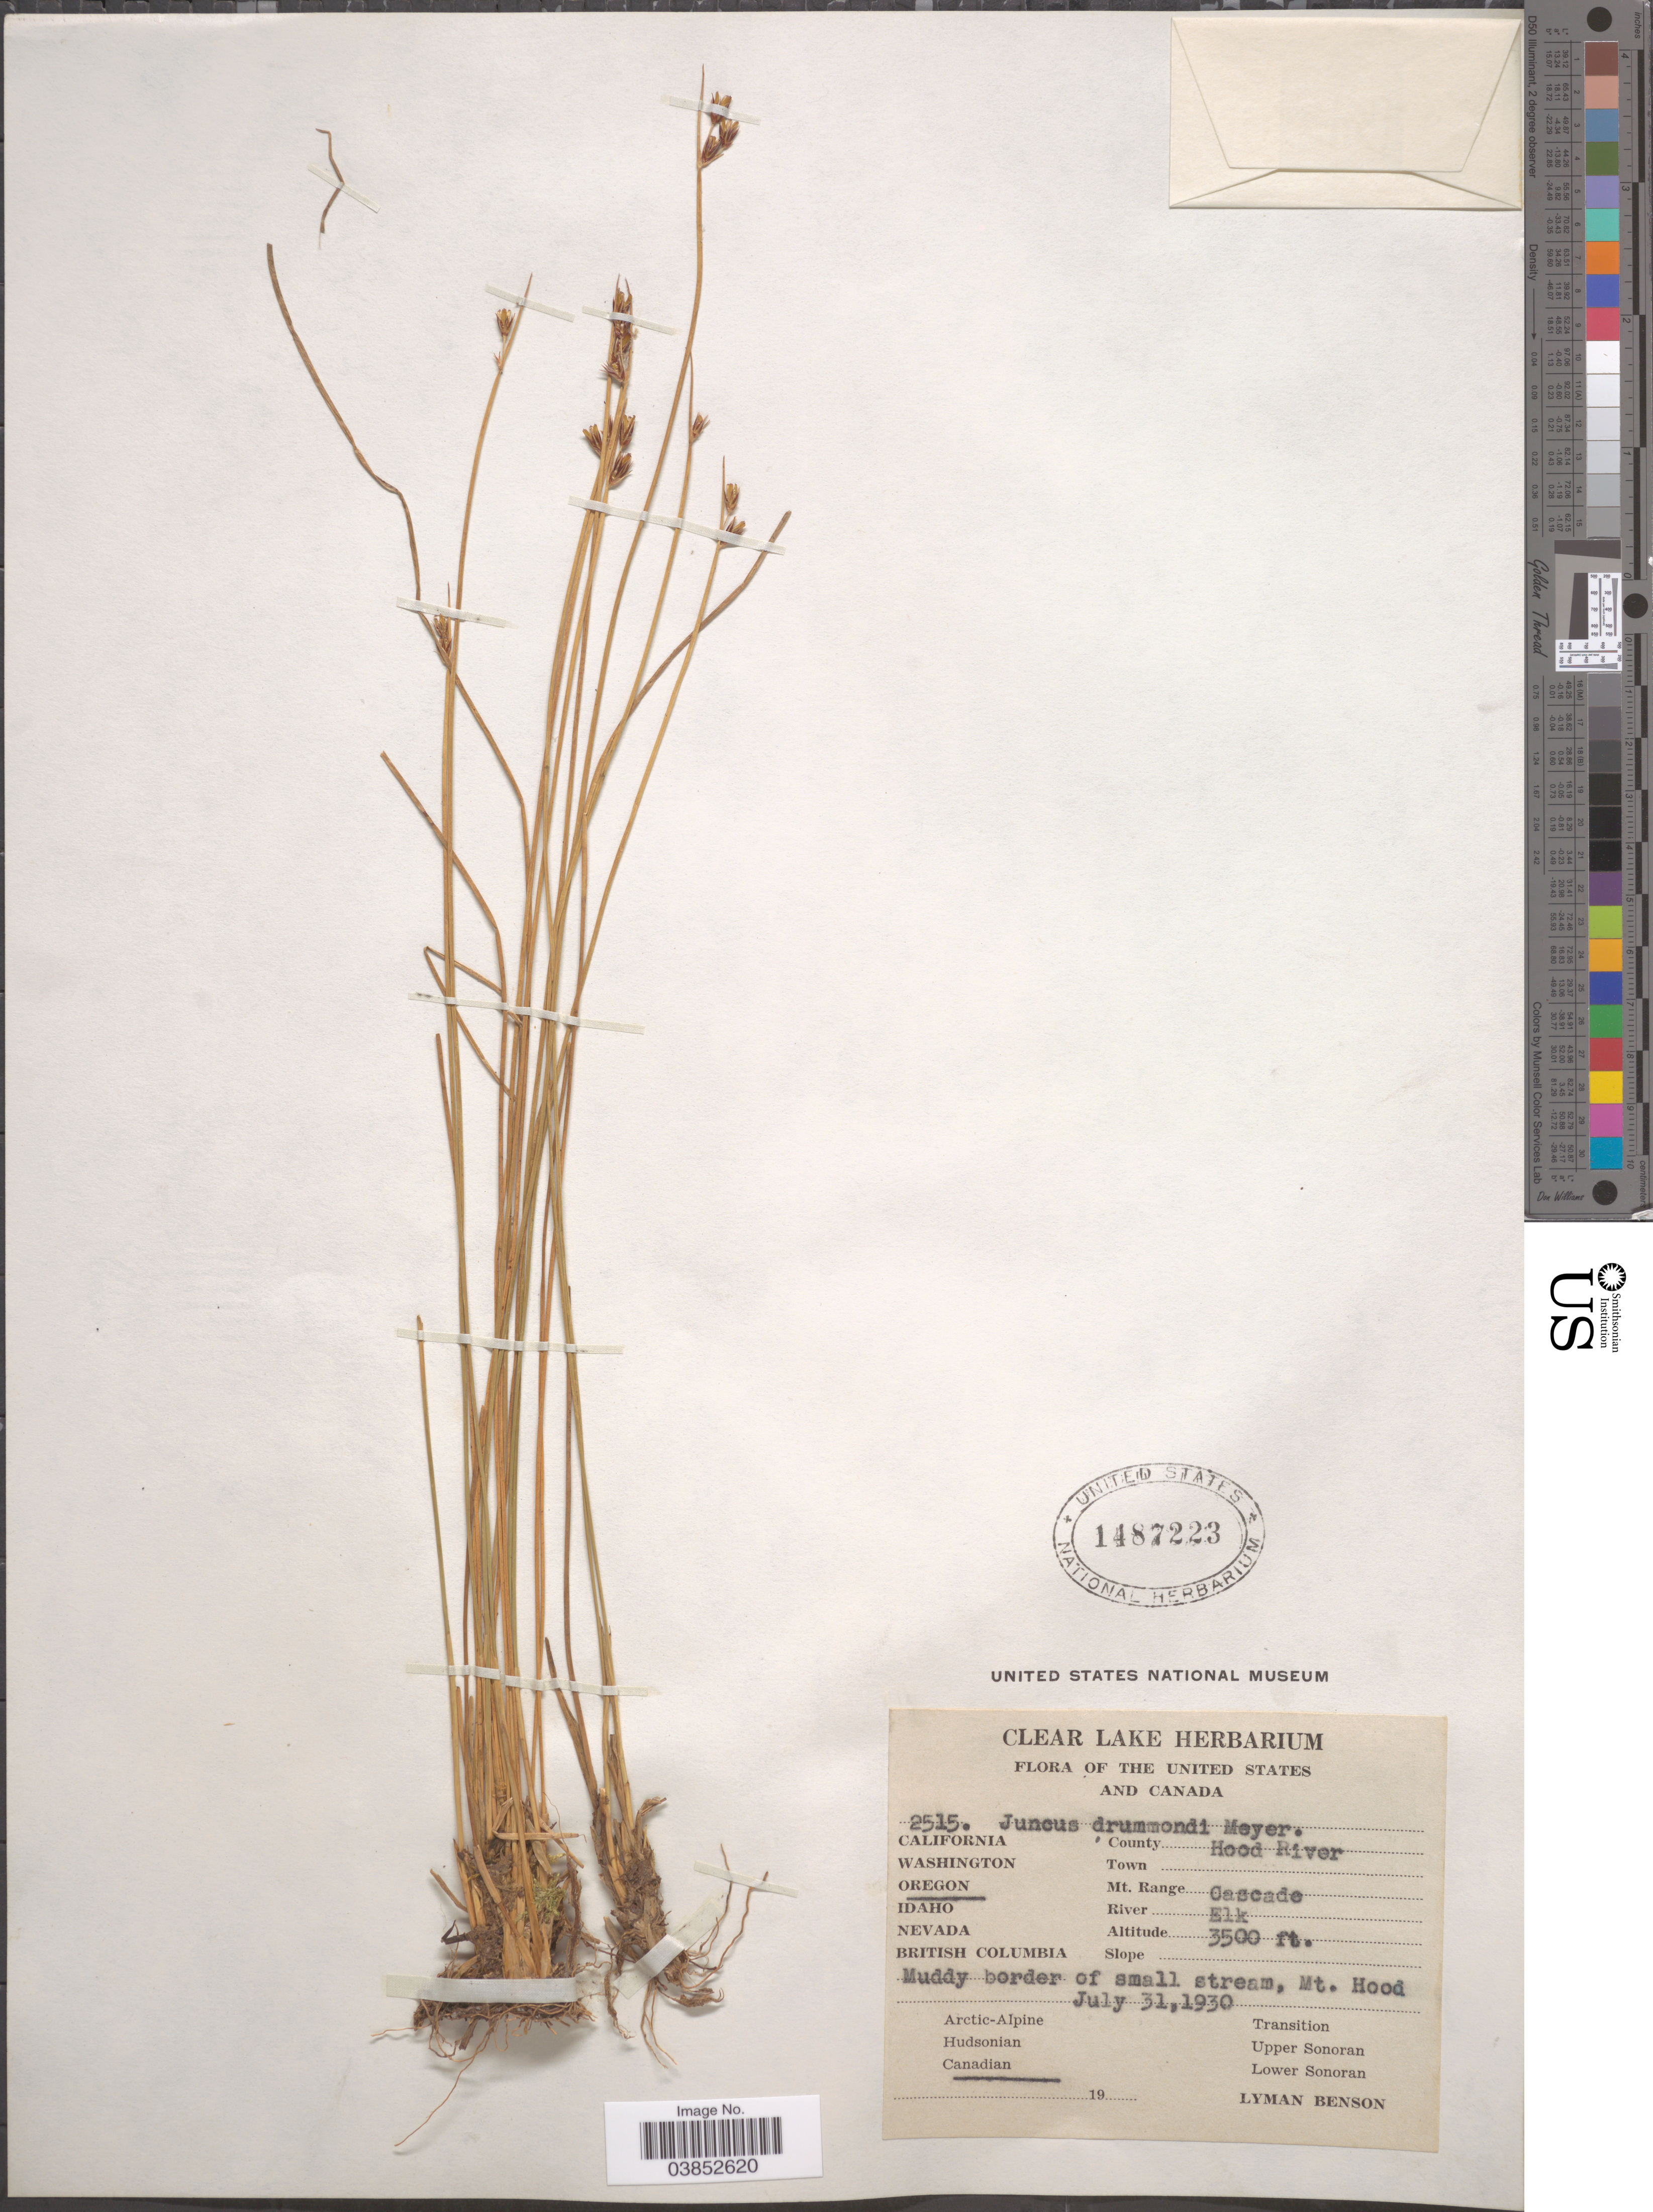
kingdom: Plantae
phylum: Tracheophyta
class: Liliopsida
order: Poales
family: Juncaceae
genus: Juncus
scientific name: Juncus drummondii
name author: E. Mey.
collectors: L. D. Benson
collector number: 2515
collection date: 1930-07-31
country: United States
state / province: Oregon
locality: County Hood River. Mt. Range Cascade. River Elk. Mt. Hood.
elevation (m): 1067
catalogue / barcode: US 1487223